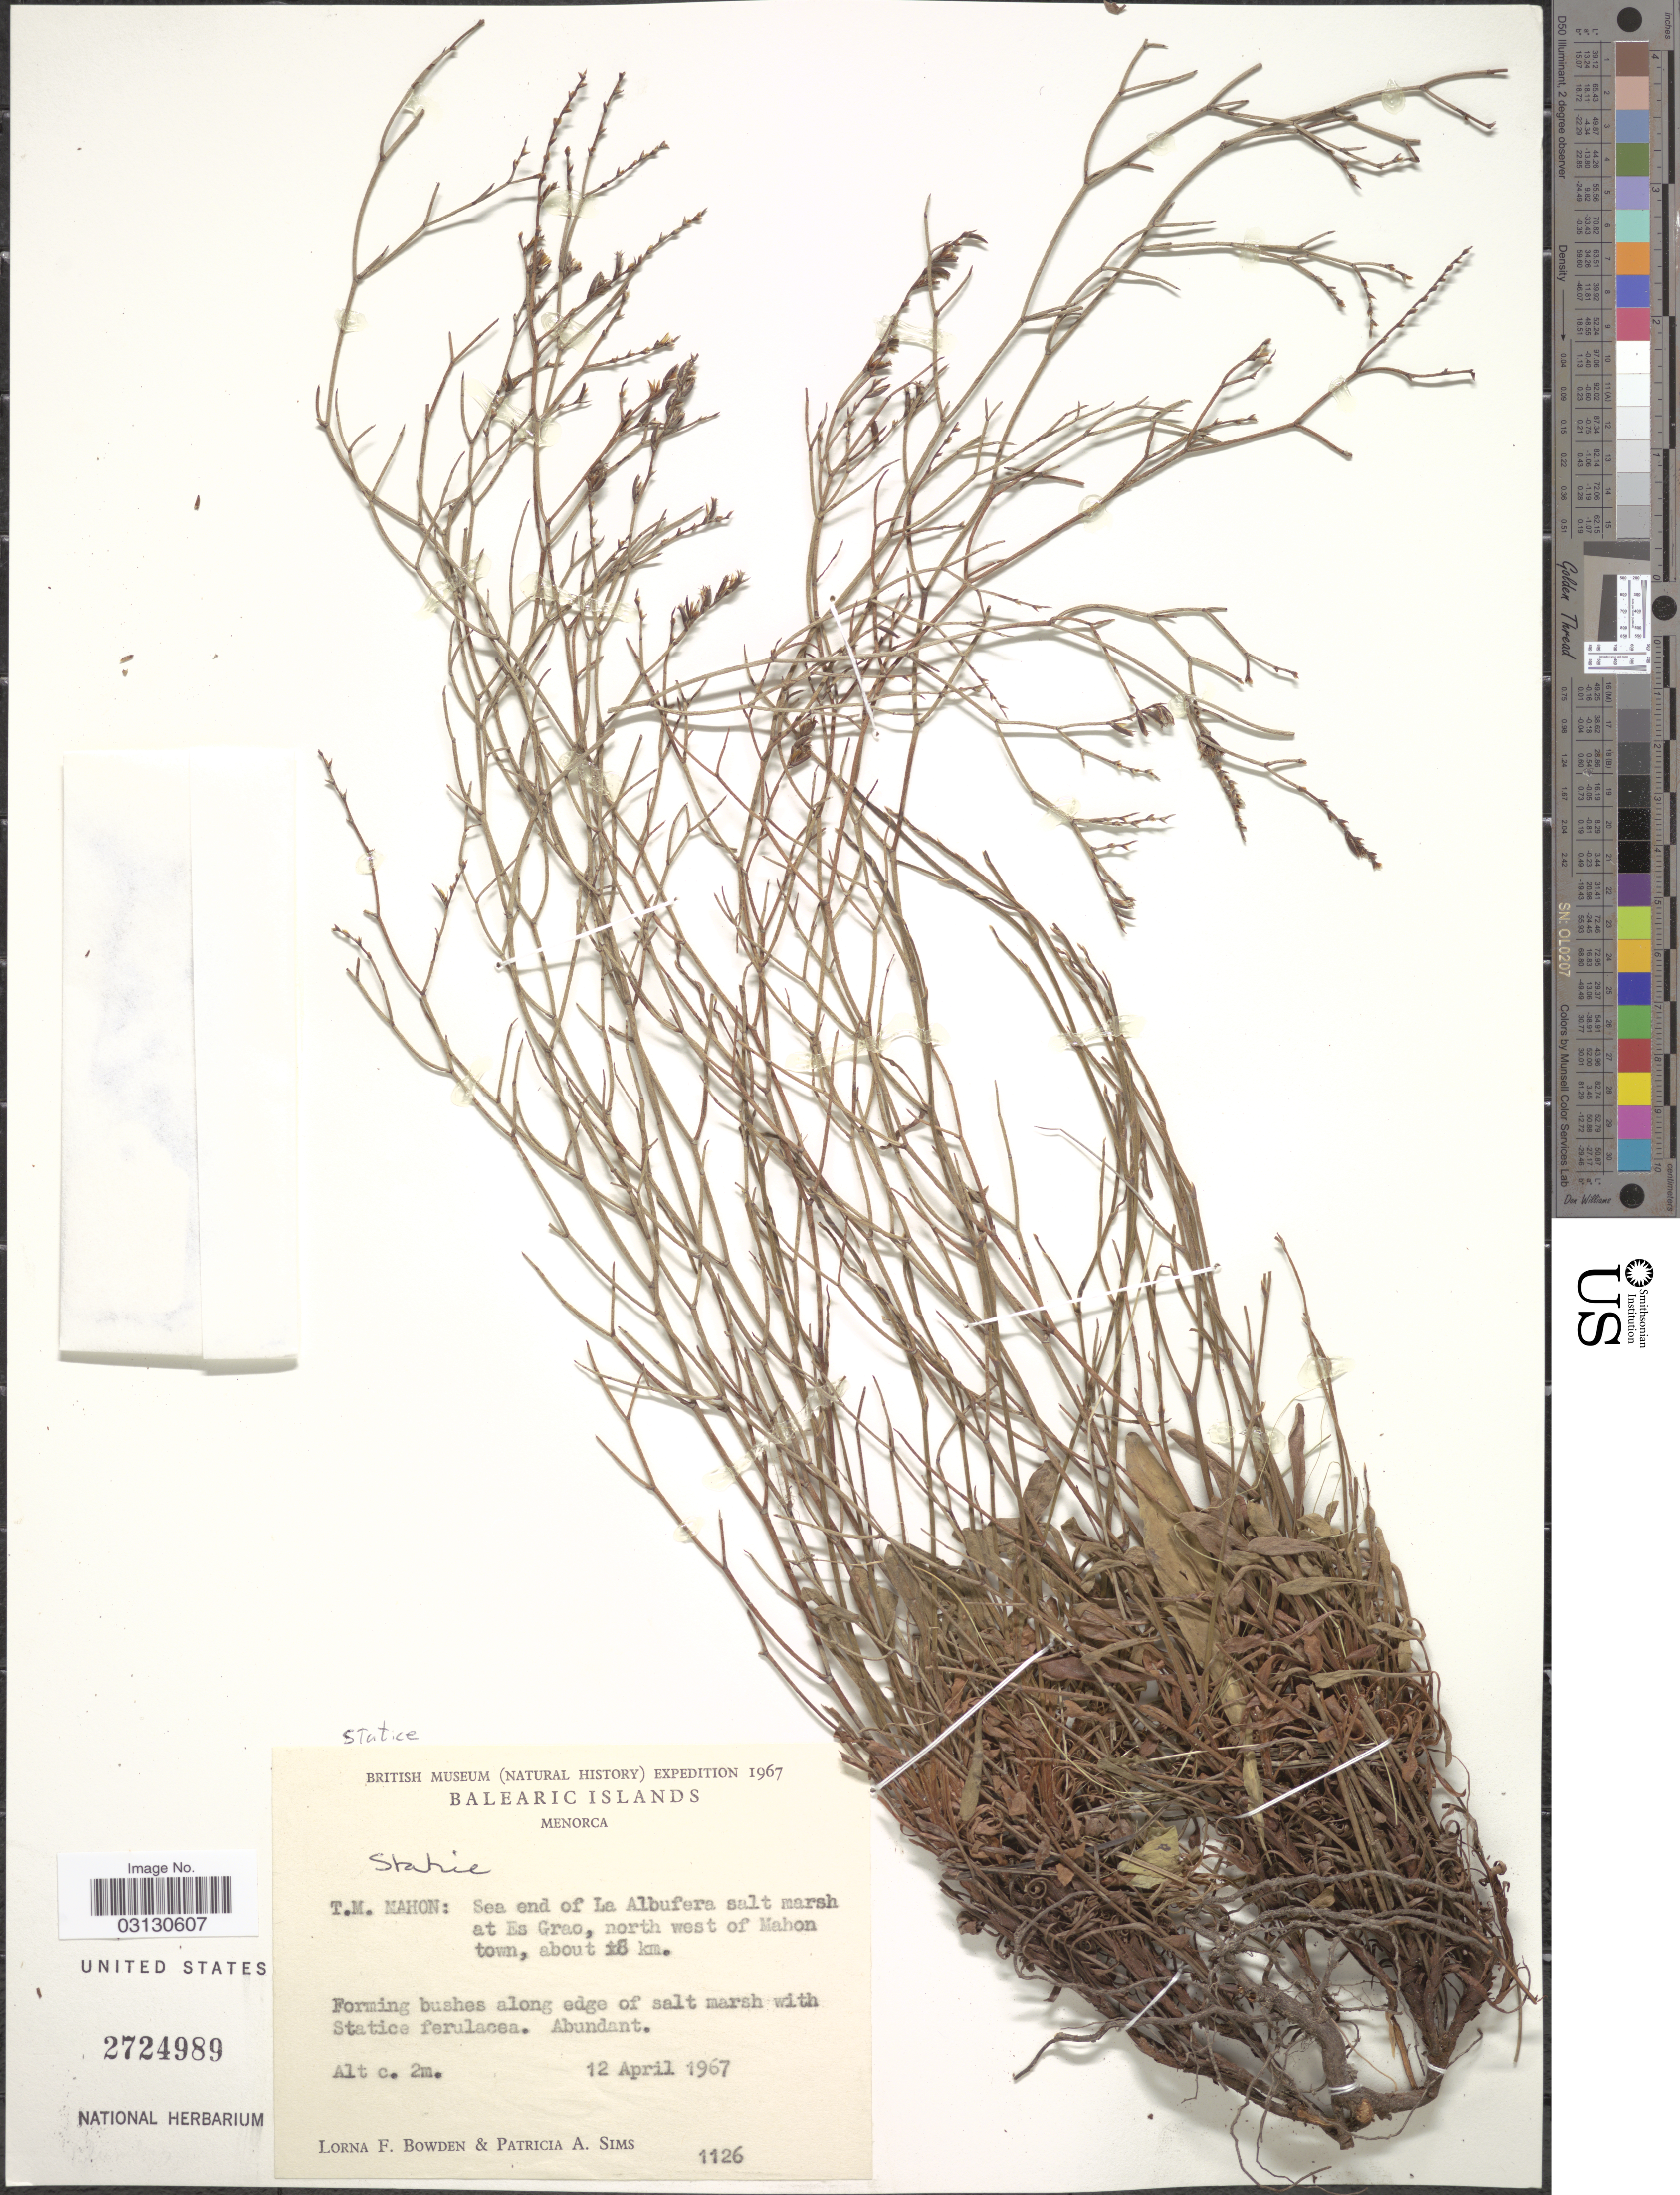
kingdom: Plantae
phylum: Tracheophyta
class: Magnoliopsida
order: Caryophyllales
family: Plumbaginaceae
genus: Limonium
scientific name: Limonium sp.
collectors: L. F. Bowden & P. A. Sims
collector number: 1126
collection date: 1967-04-12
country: Spain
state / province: Islas Baleares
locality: Balearic Islands, T.M. Nahon: Sea end of La Albufera salt marsh at Es Grao, north west of Nahon town, about 8 km.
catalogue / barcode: US 2724989